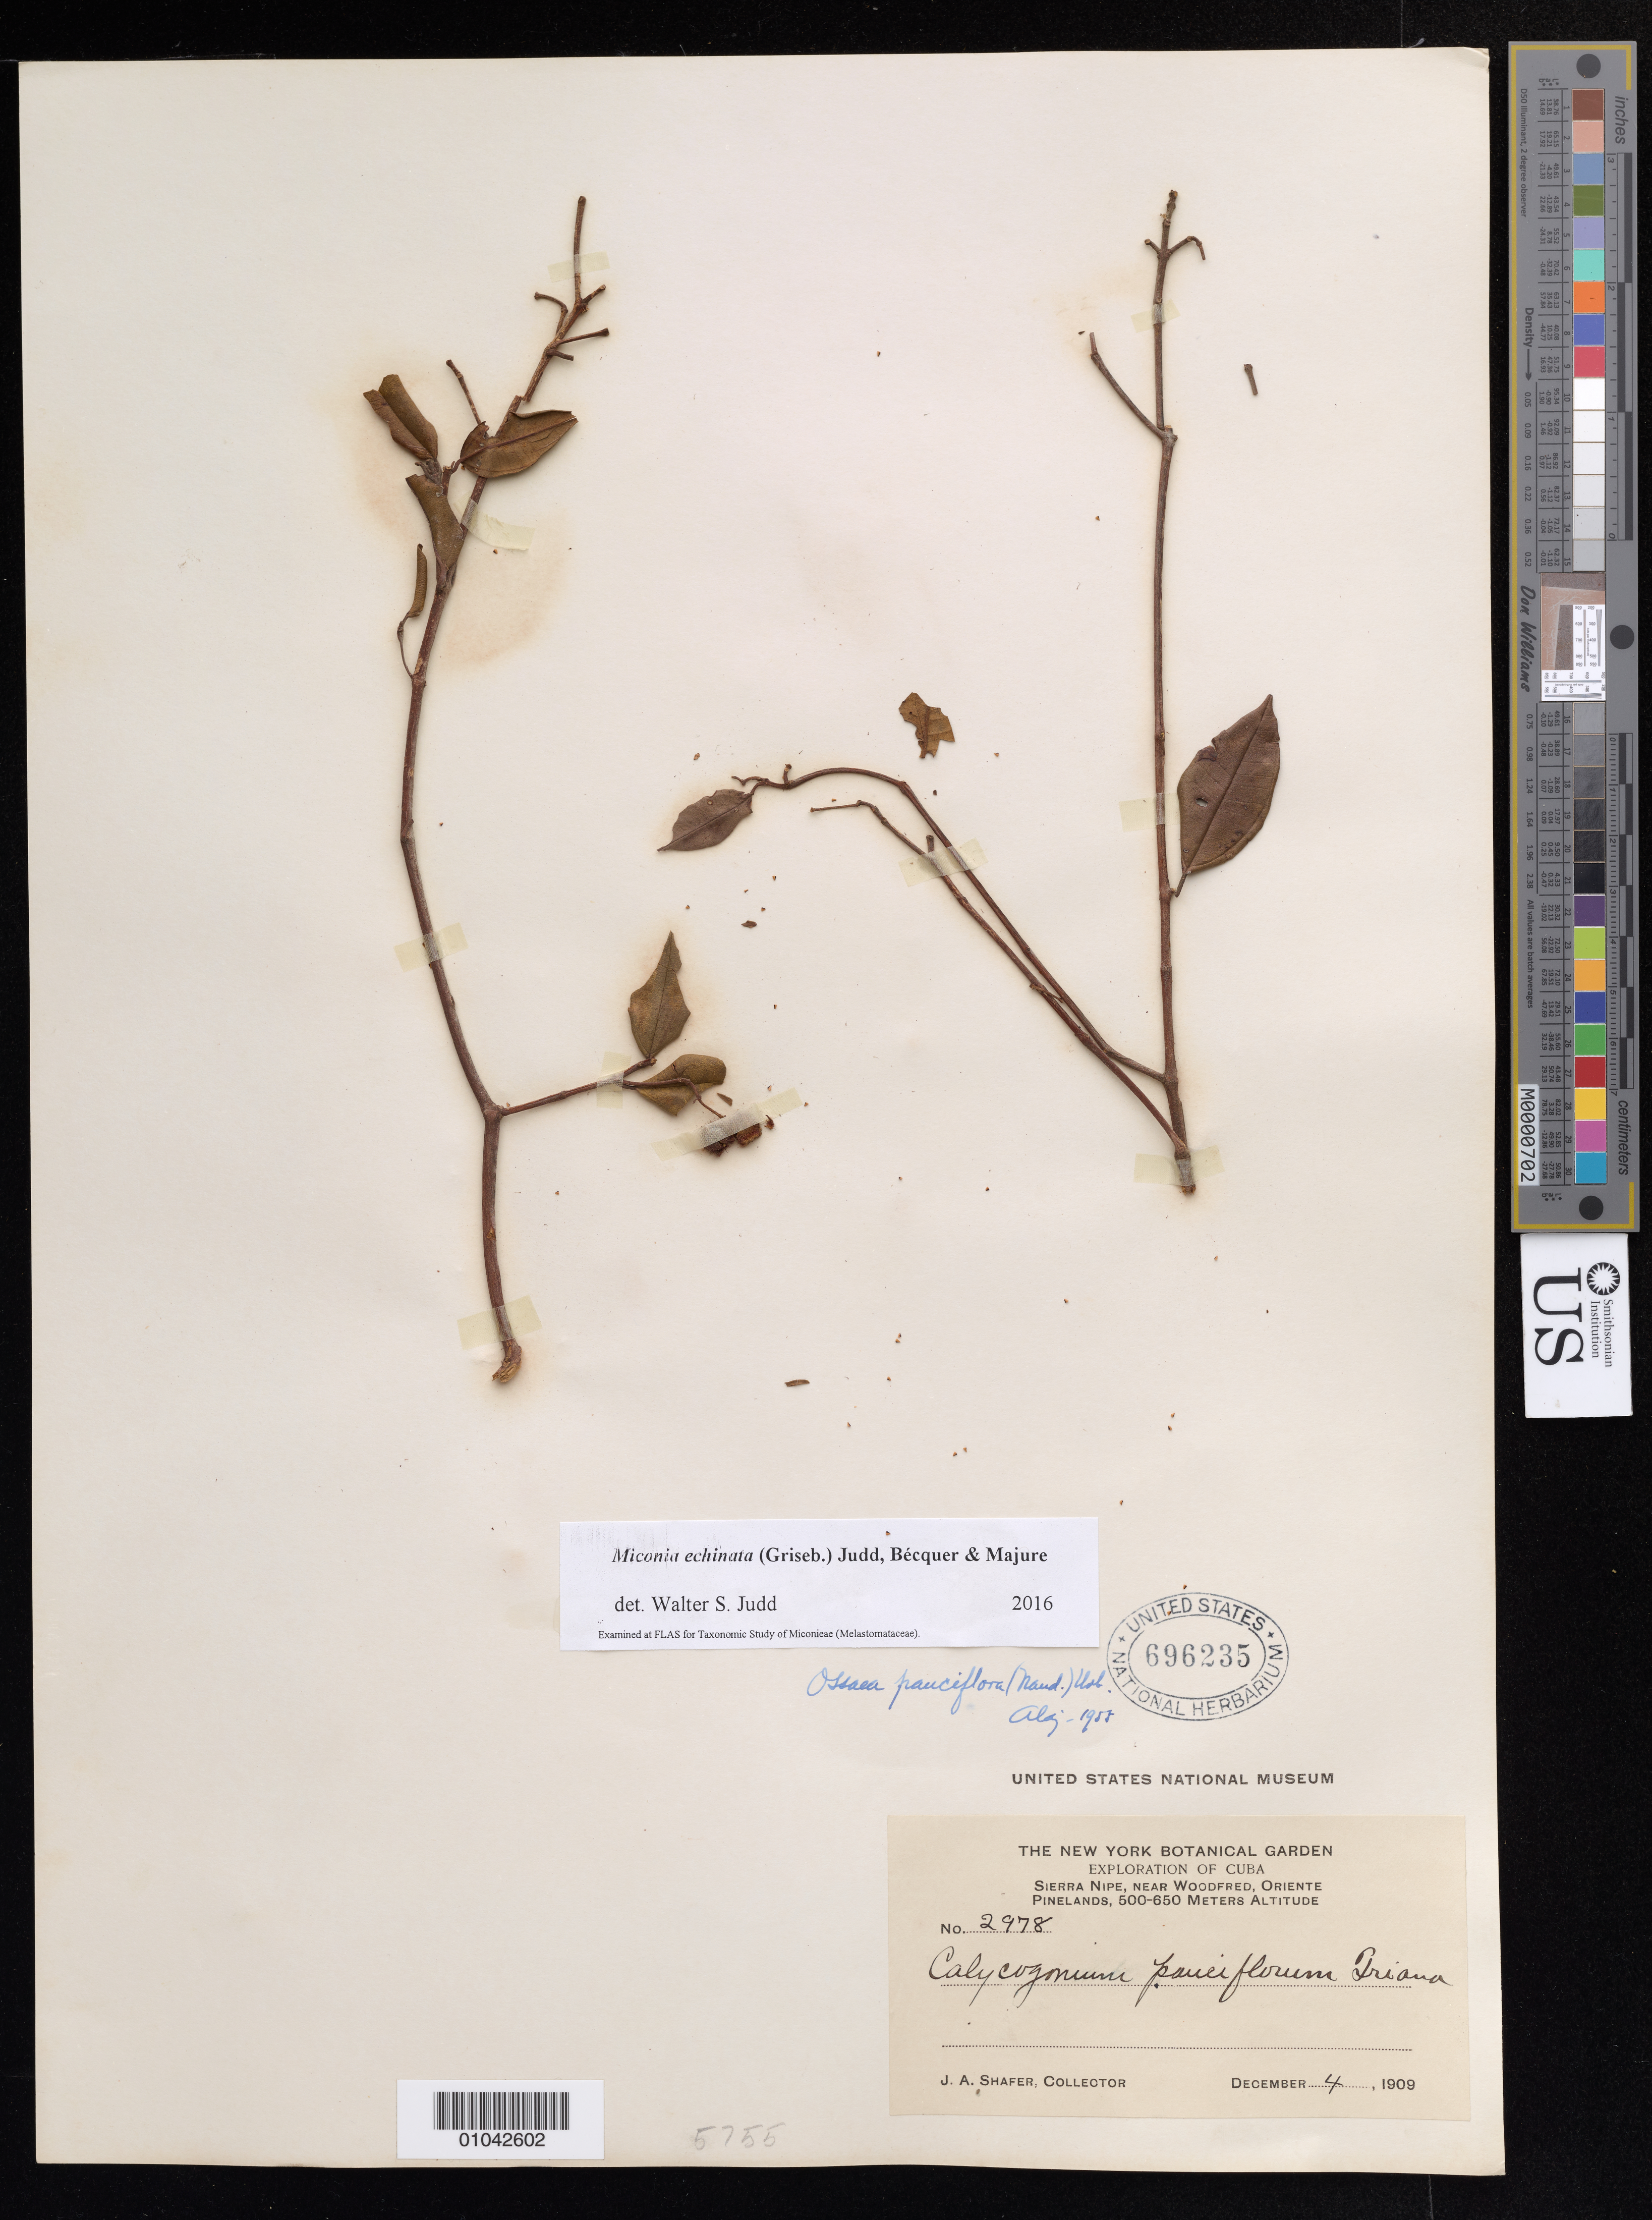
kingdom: Plantae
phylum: Tracheophyta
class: Magnoliopsida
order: Myrtales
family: Melastomataceae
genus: Miconia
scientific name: Miconia echinata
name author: (Griseb.) Judd et al.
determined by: Judd, Walter S.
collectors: J. A. Shafer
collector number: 2978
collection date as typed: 04 Dec 1909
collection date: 1909-12-04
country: Cuba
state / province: Holguín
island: Cuba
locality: Sierra Nipe, near Woodfred [Oriente]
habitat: Pinelands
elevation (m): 500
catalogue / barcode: US 696235